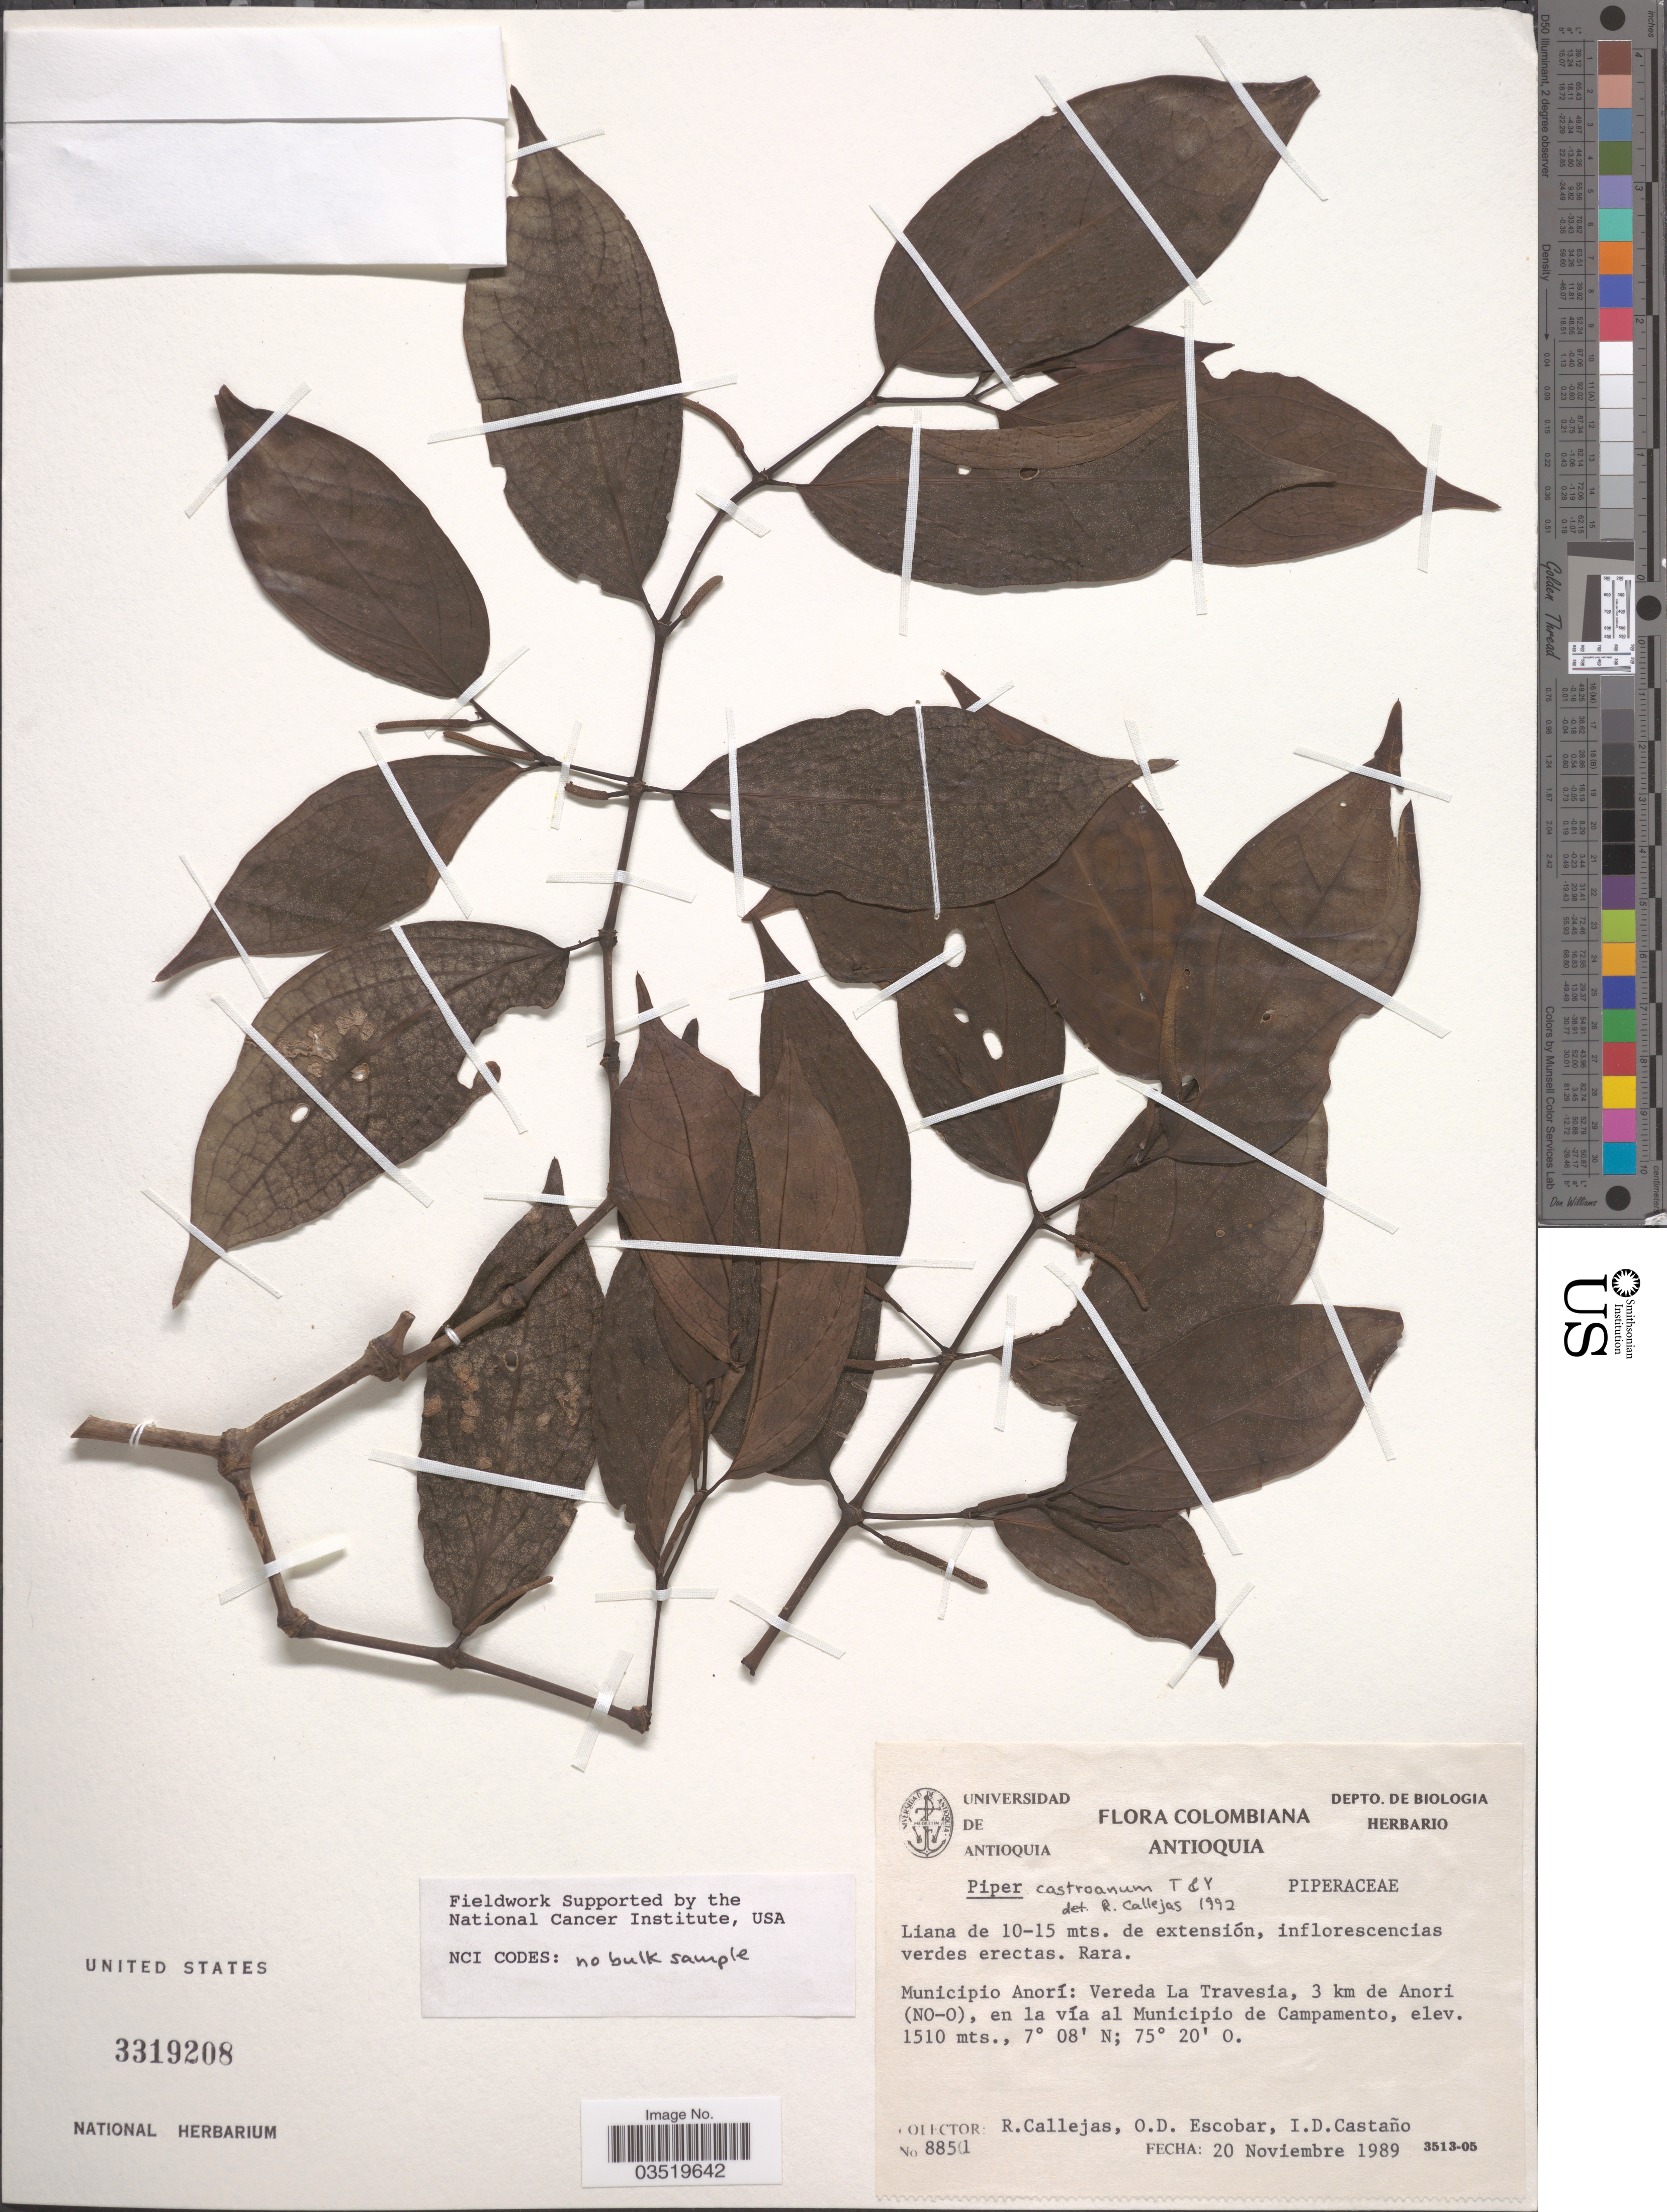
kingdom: Plantae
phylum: Tracheophyta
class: Magnoliopsida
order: Piperales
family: Piperaceae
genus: Piper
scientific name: Piper castroanum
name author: Trel. & Yunck.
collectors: R. Callejas, O. D. Escobar & I. Castaño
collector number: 88501*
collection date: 1989-11-20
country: Colombia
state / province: Antioquia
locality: Municipio Anorí: Vereda La Travesia, 3 km de Anori (NO-O), en la vía al Municipio de Campamento.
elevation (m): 1510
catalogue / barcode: US 3319208